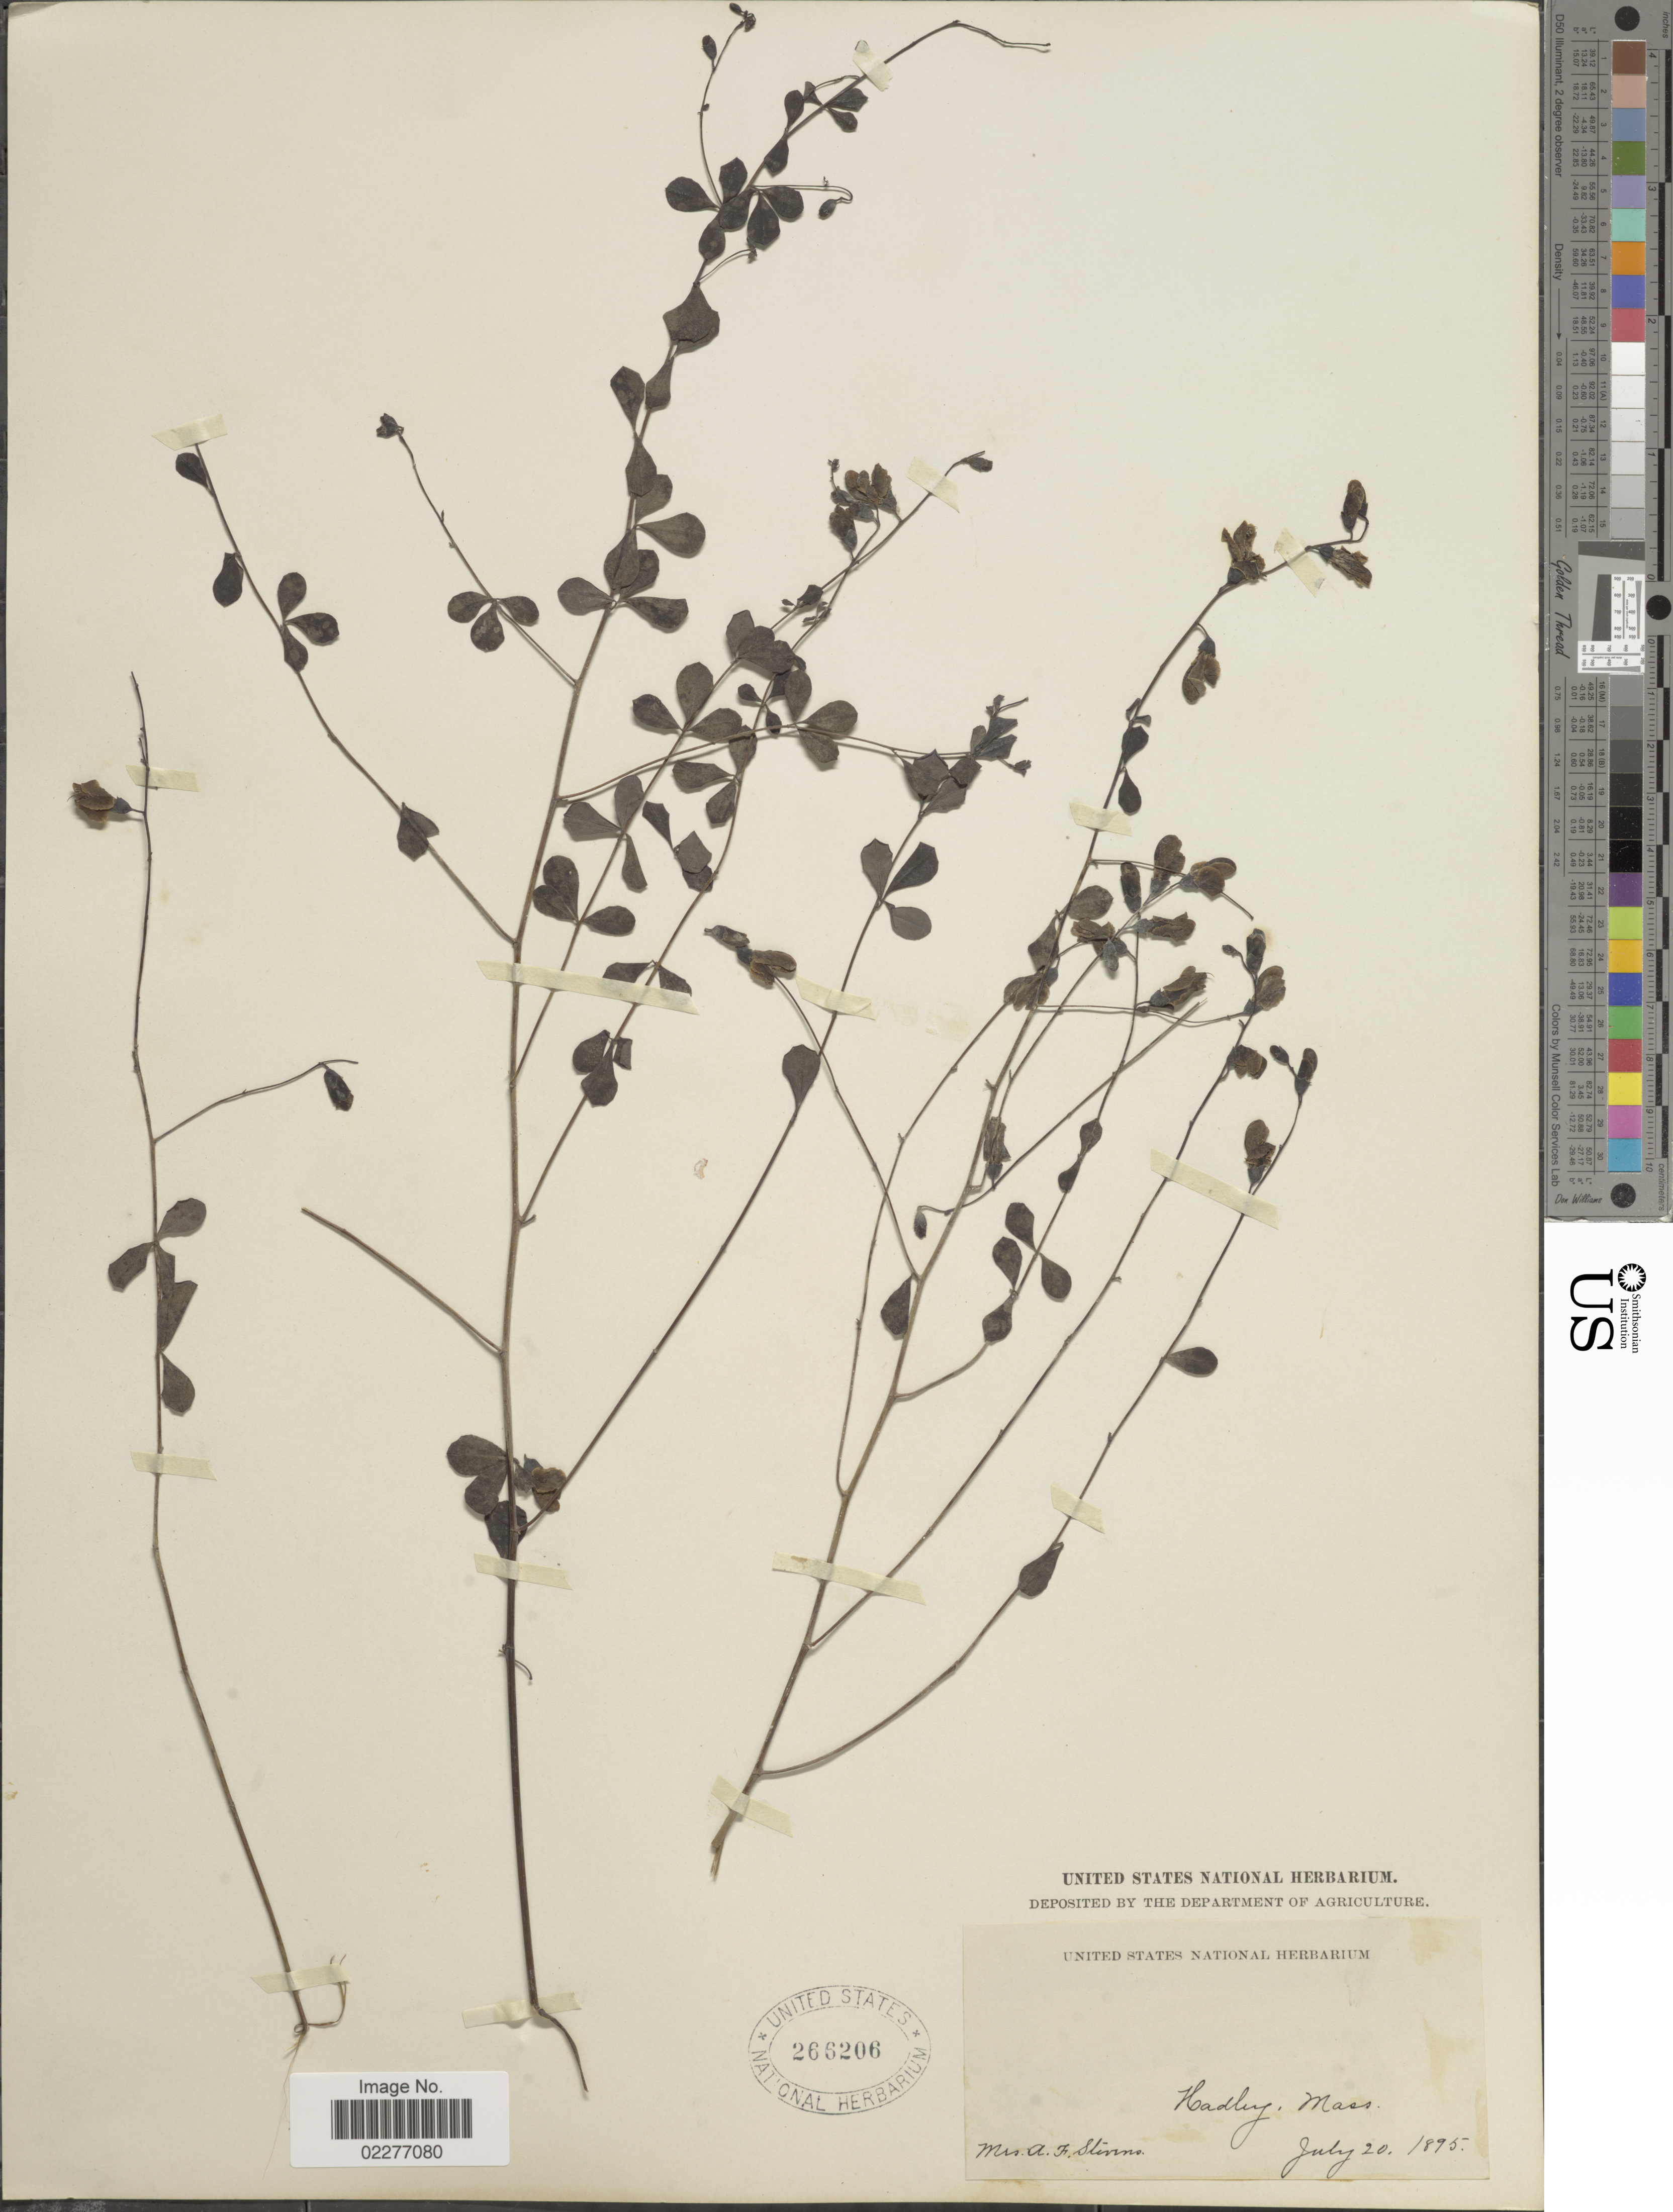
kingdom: Plantae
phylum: Tracheophyta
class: Magnoliopsida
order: Fabales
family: Fabaceae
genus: Baptisia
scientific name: Baptisia tinctoria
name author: (L.) R. Br.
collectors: A. Stevens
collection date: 1895-07-20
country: United States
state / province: Massachusetts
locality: Hadley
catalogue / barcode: US 266206